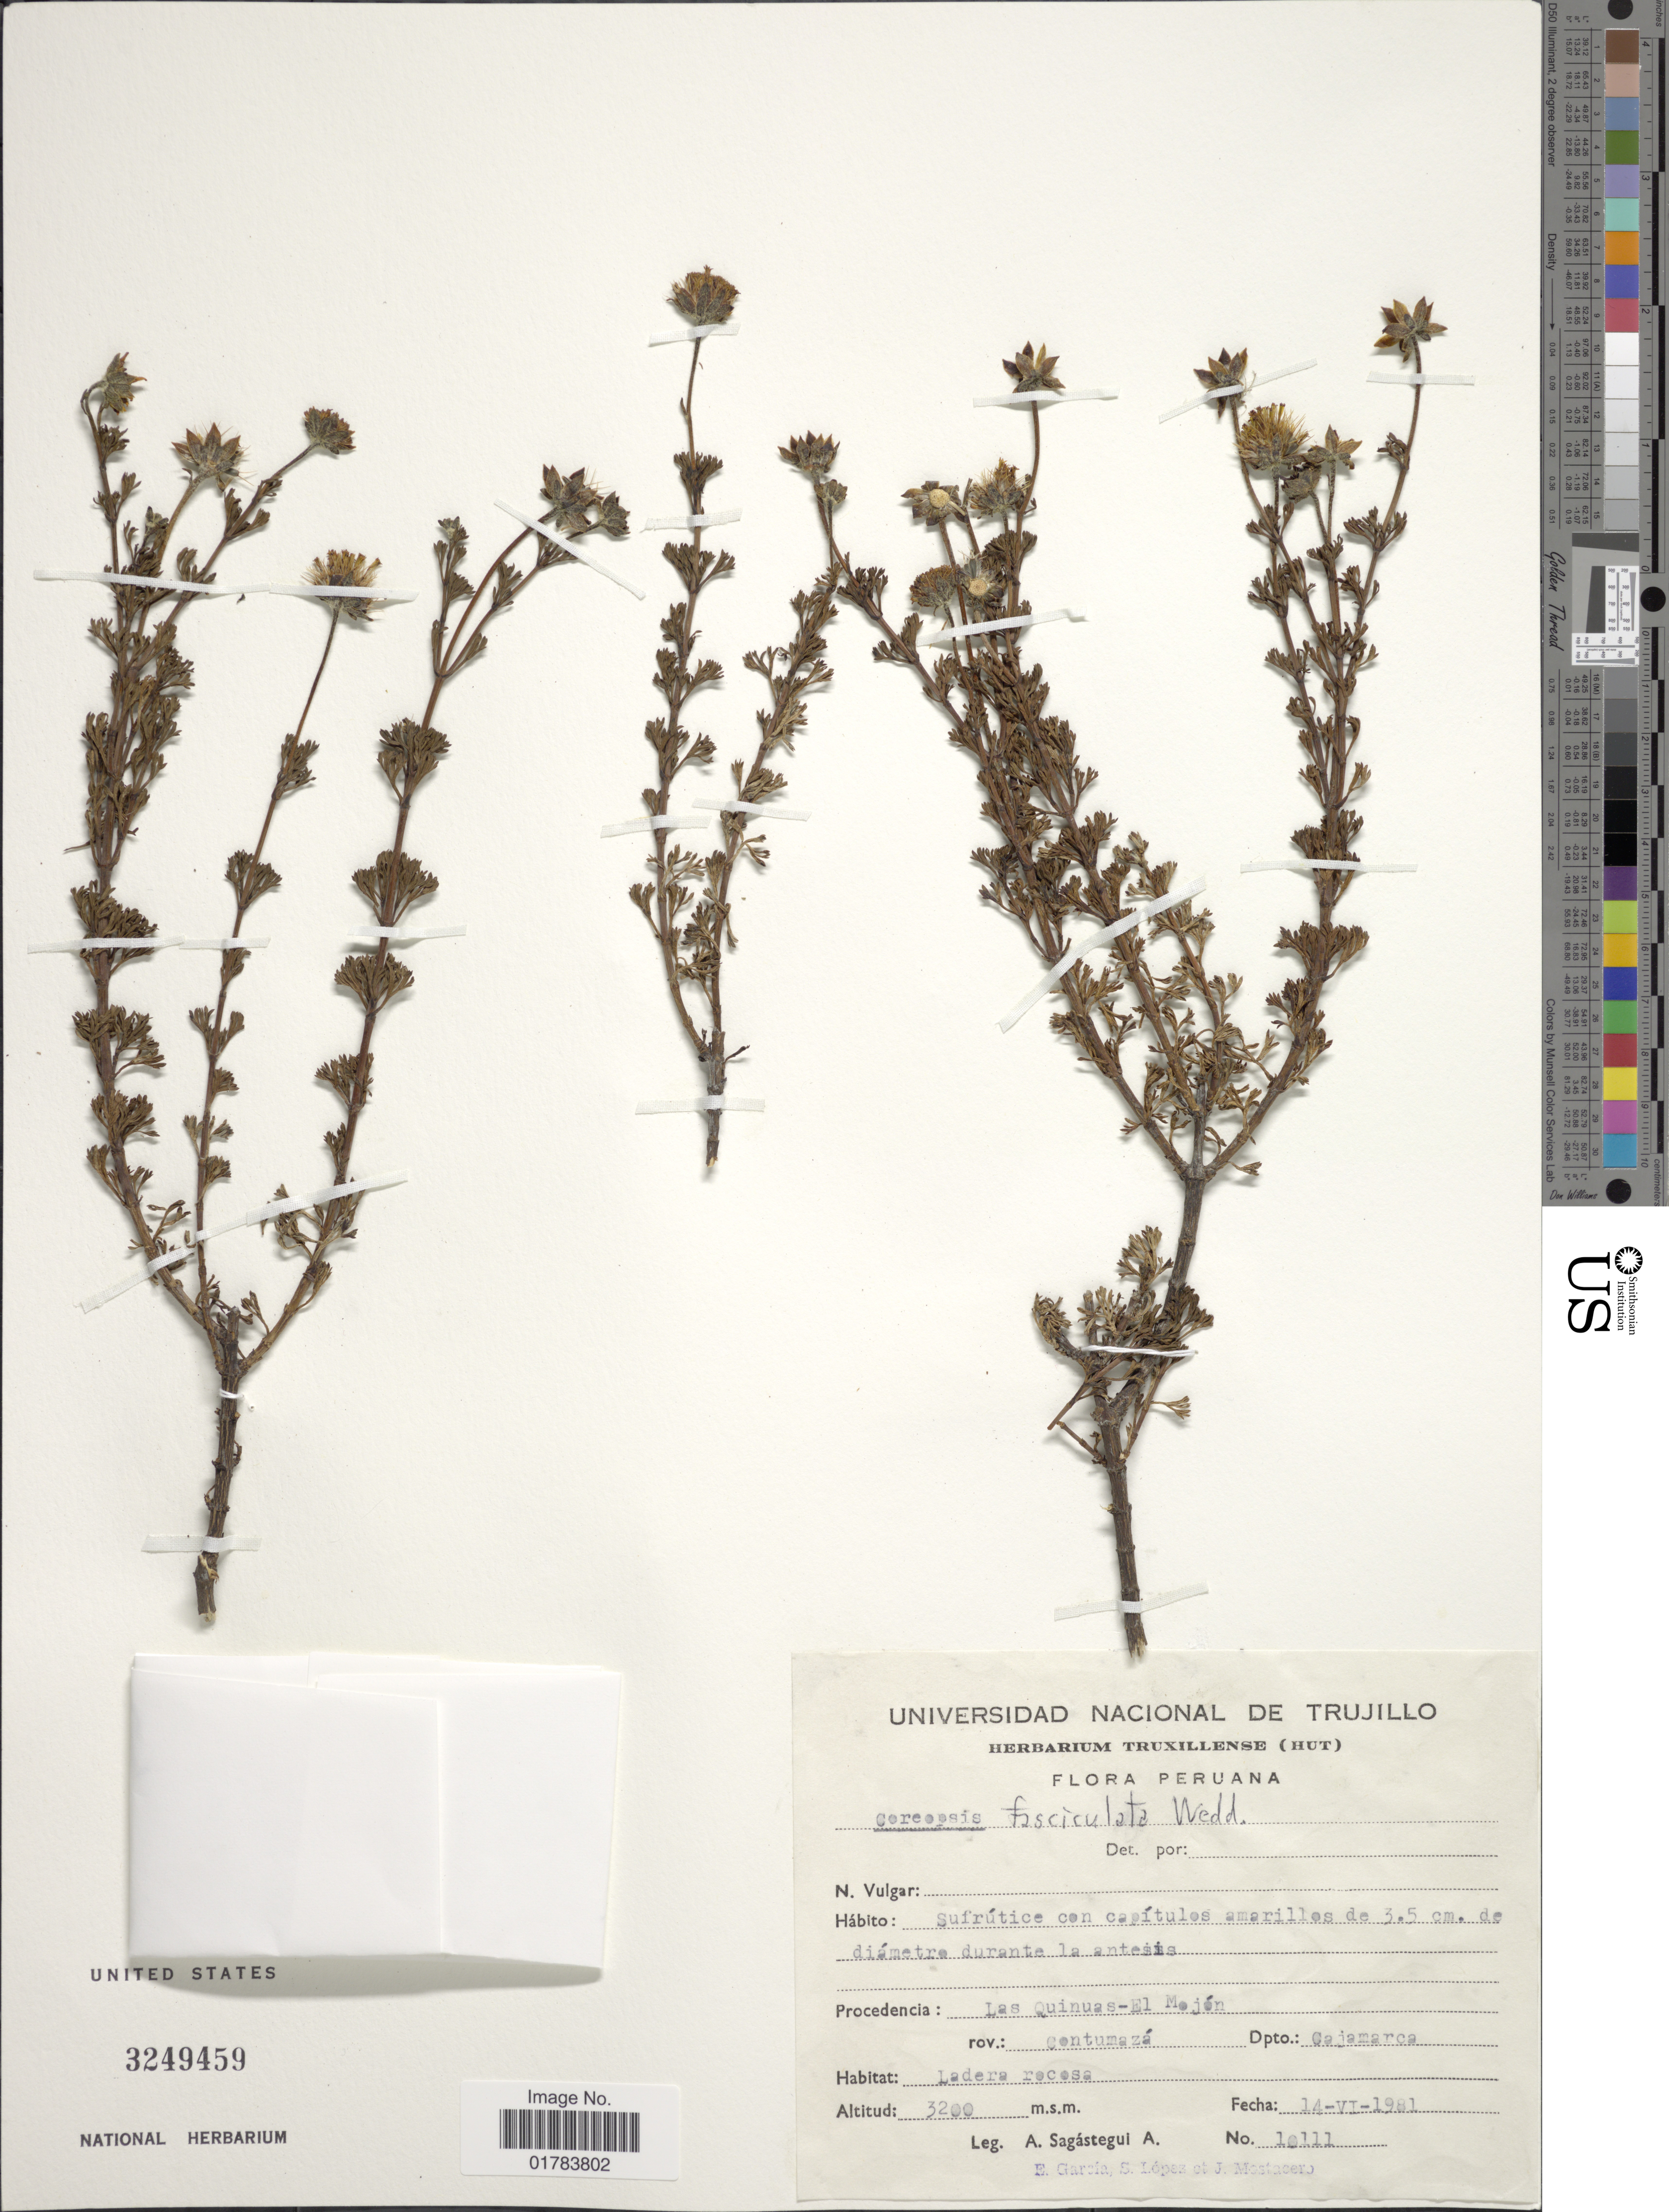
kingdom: Plantae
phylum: Tracheophyta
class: Magnoliopsida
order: Asterales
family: Asteraceae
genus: Coreopsis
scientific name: Coreopsis fasciculata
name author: Wedd.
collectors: A. Sagástegui A., E. Garcia, S. López & J. Mostacero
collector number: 10111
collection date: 1981-06-14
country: Peru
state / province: Cajamarca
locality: Procedencia: Las Quinuas - El Mojon, rov.: Centumaza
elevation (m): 3200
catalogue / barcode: US 3249459